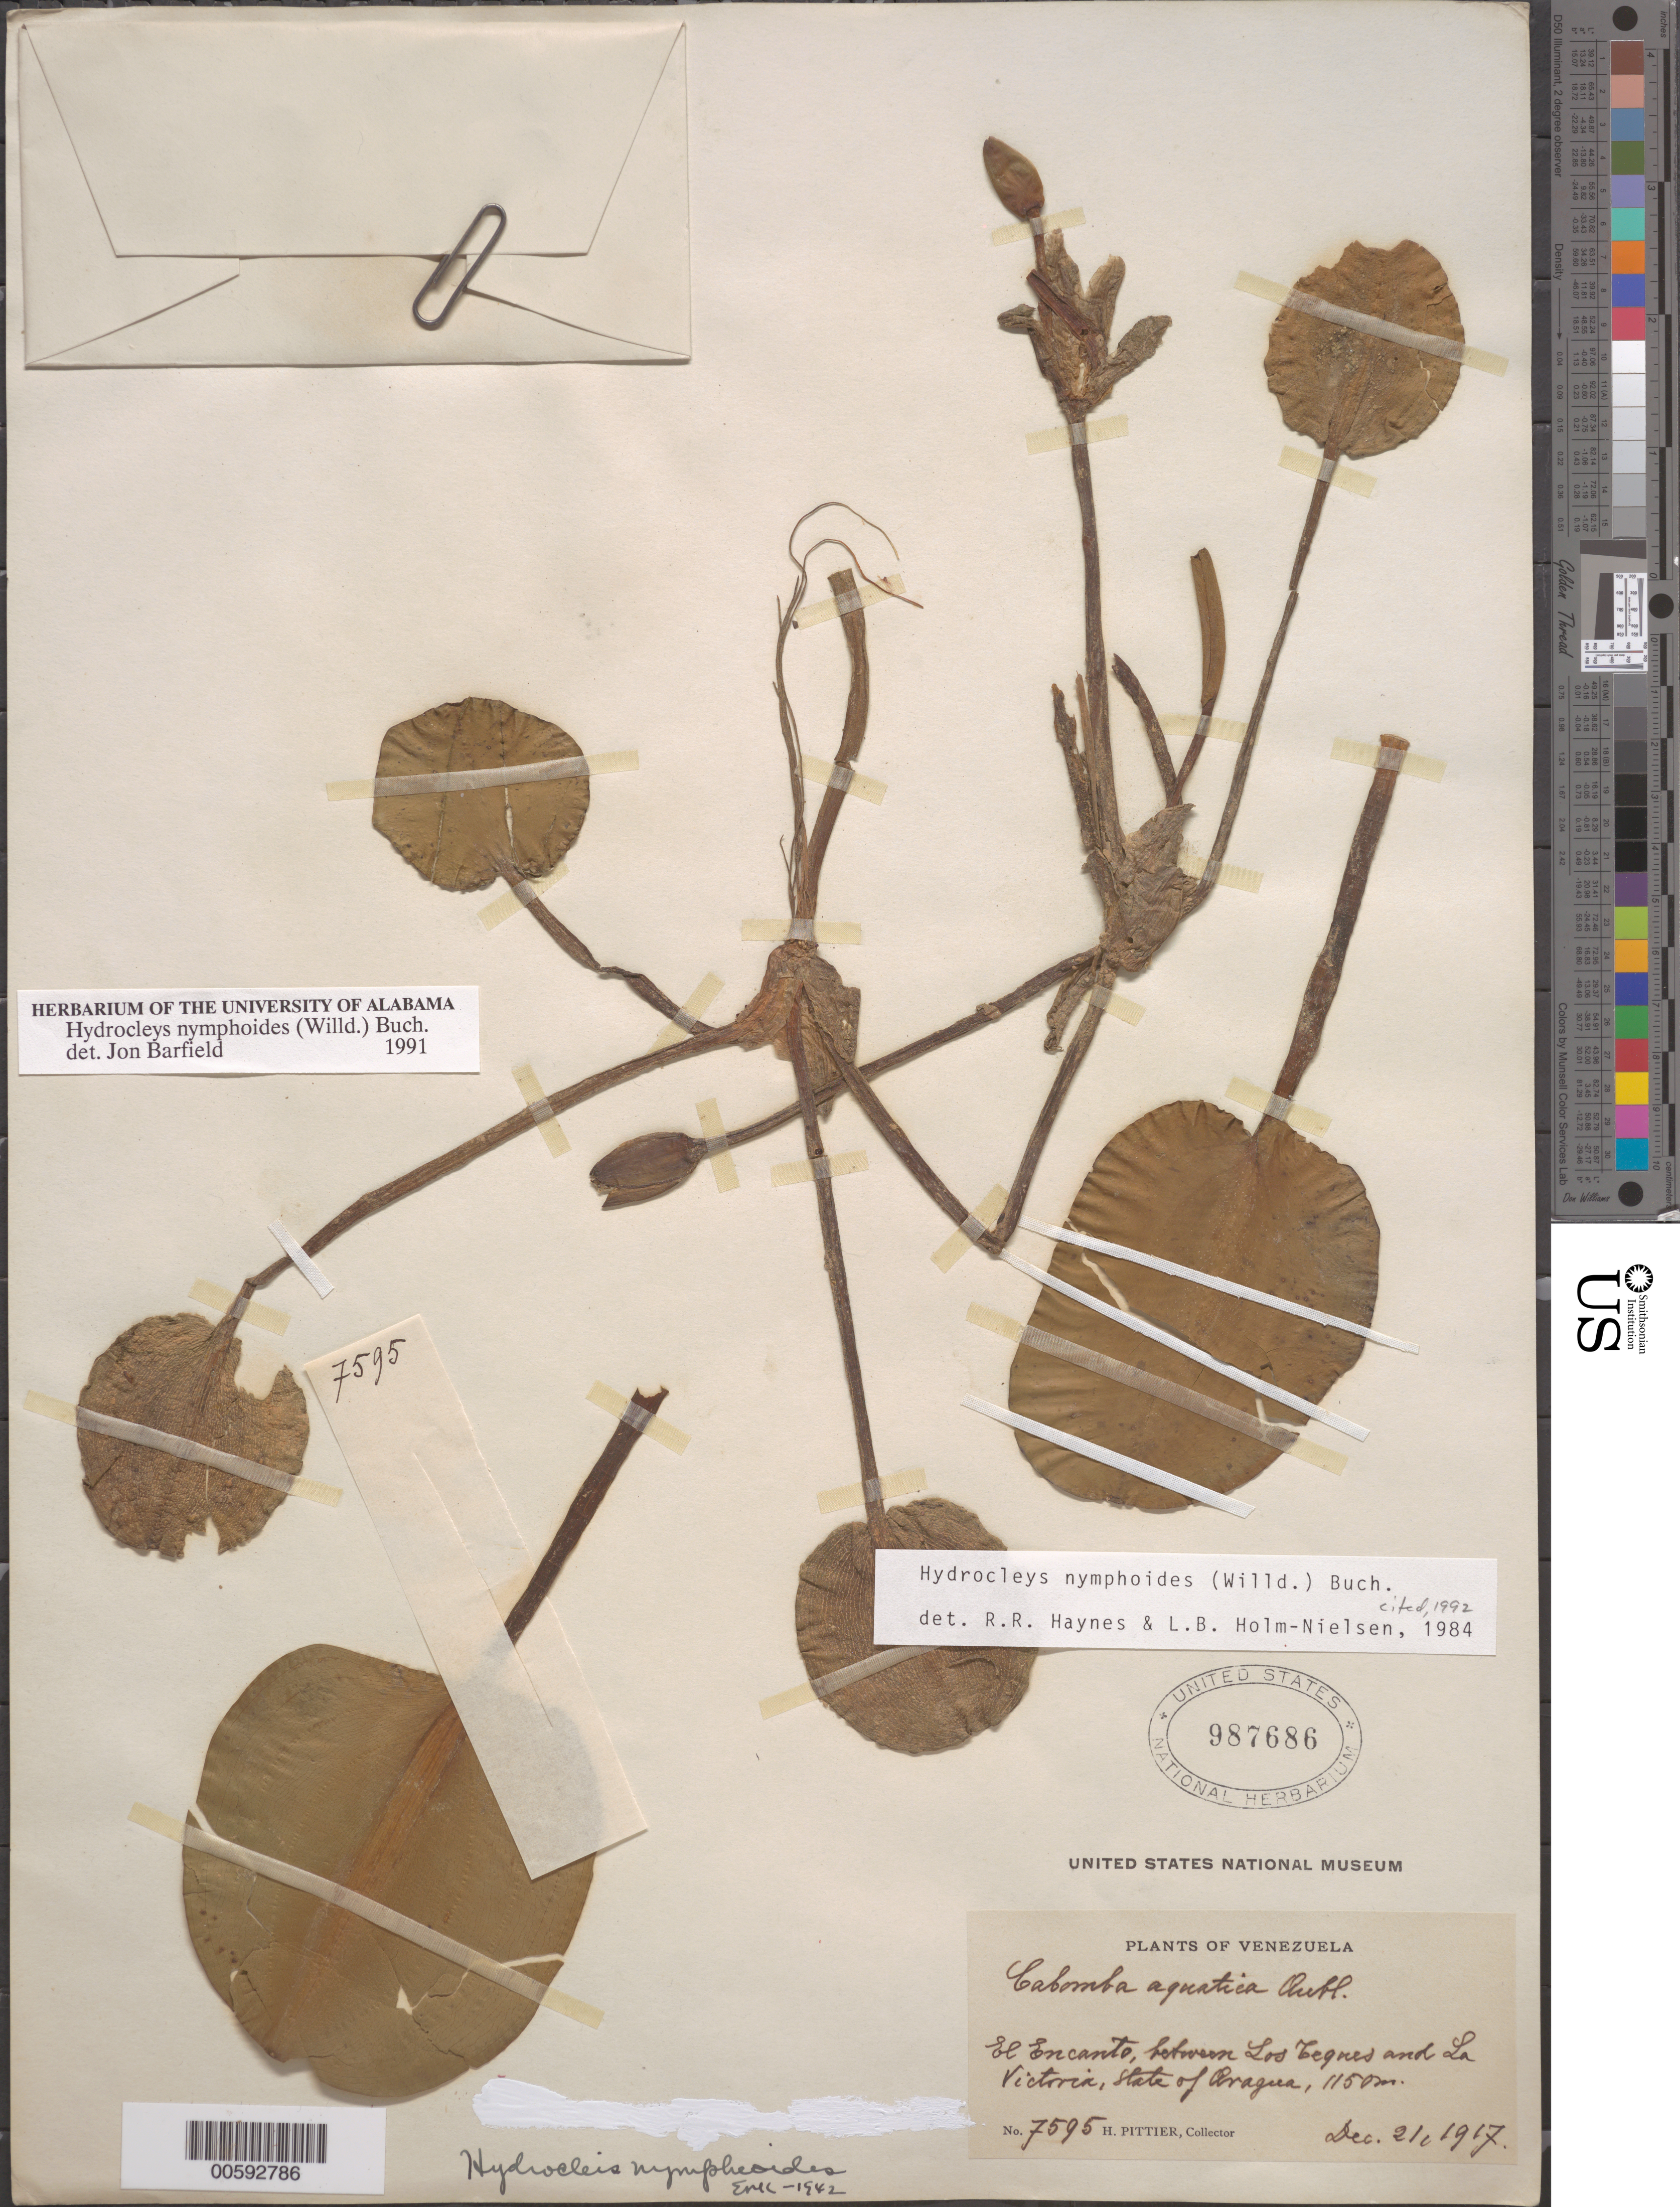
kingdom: Plantae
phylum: Tracheophyta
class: Liliopsida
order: Alismatales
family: Alismataceae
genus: Hydrocleys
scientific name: Hydrocleys nymphoides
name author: (Humb. & Bonpl. ex Willd.) Buchenau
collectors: H. F. Pittier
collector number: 7595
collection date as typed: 21 Dec 1917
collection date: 1917-12-21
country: Venezuela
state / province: Aragua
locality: El Encanto, between Los Teques and La Victoria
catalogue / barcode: US 987686